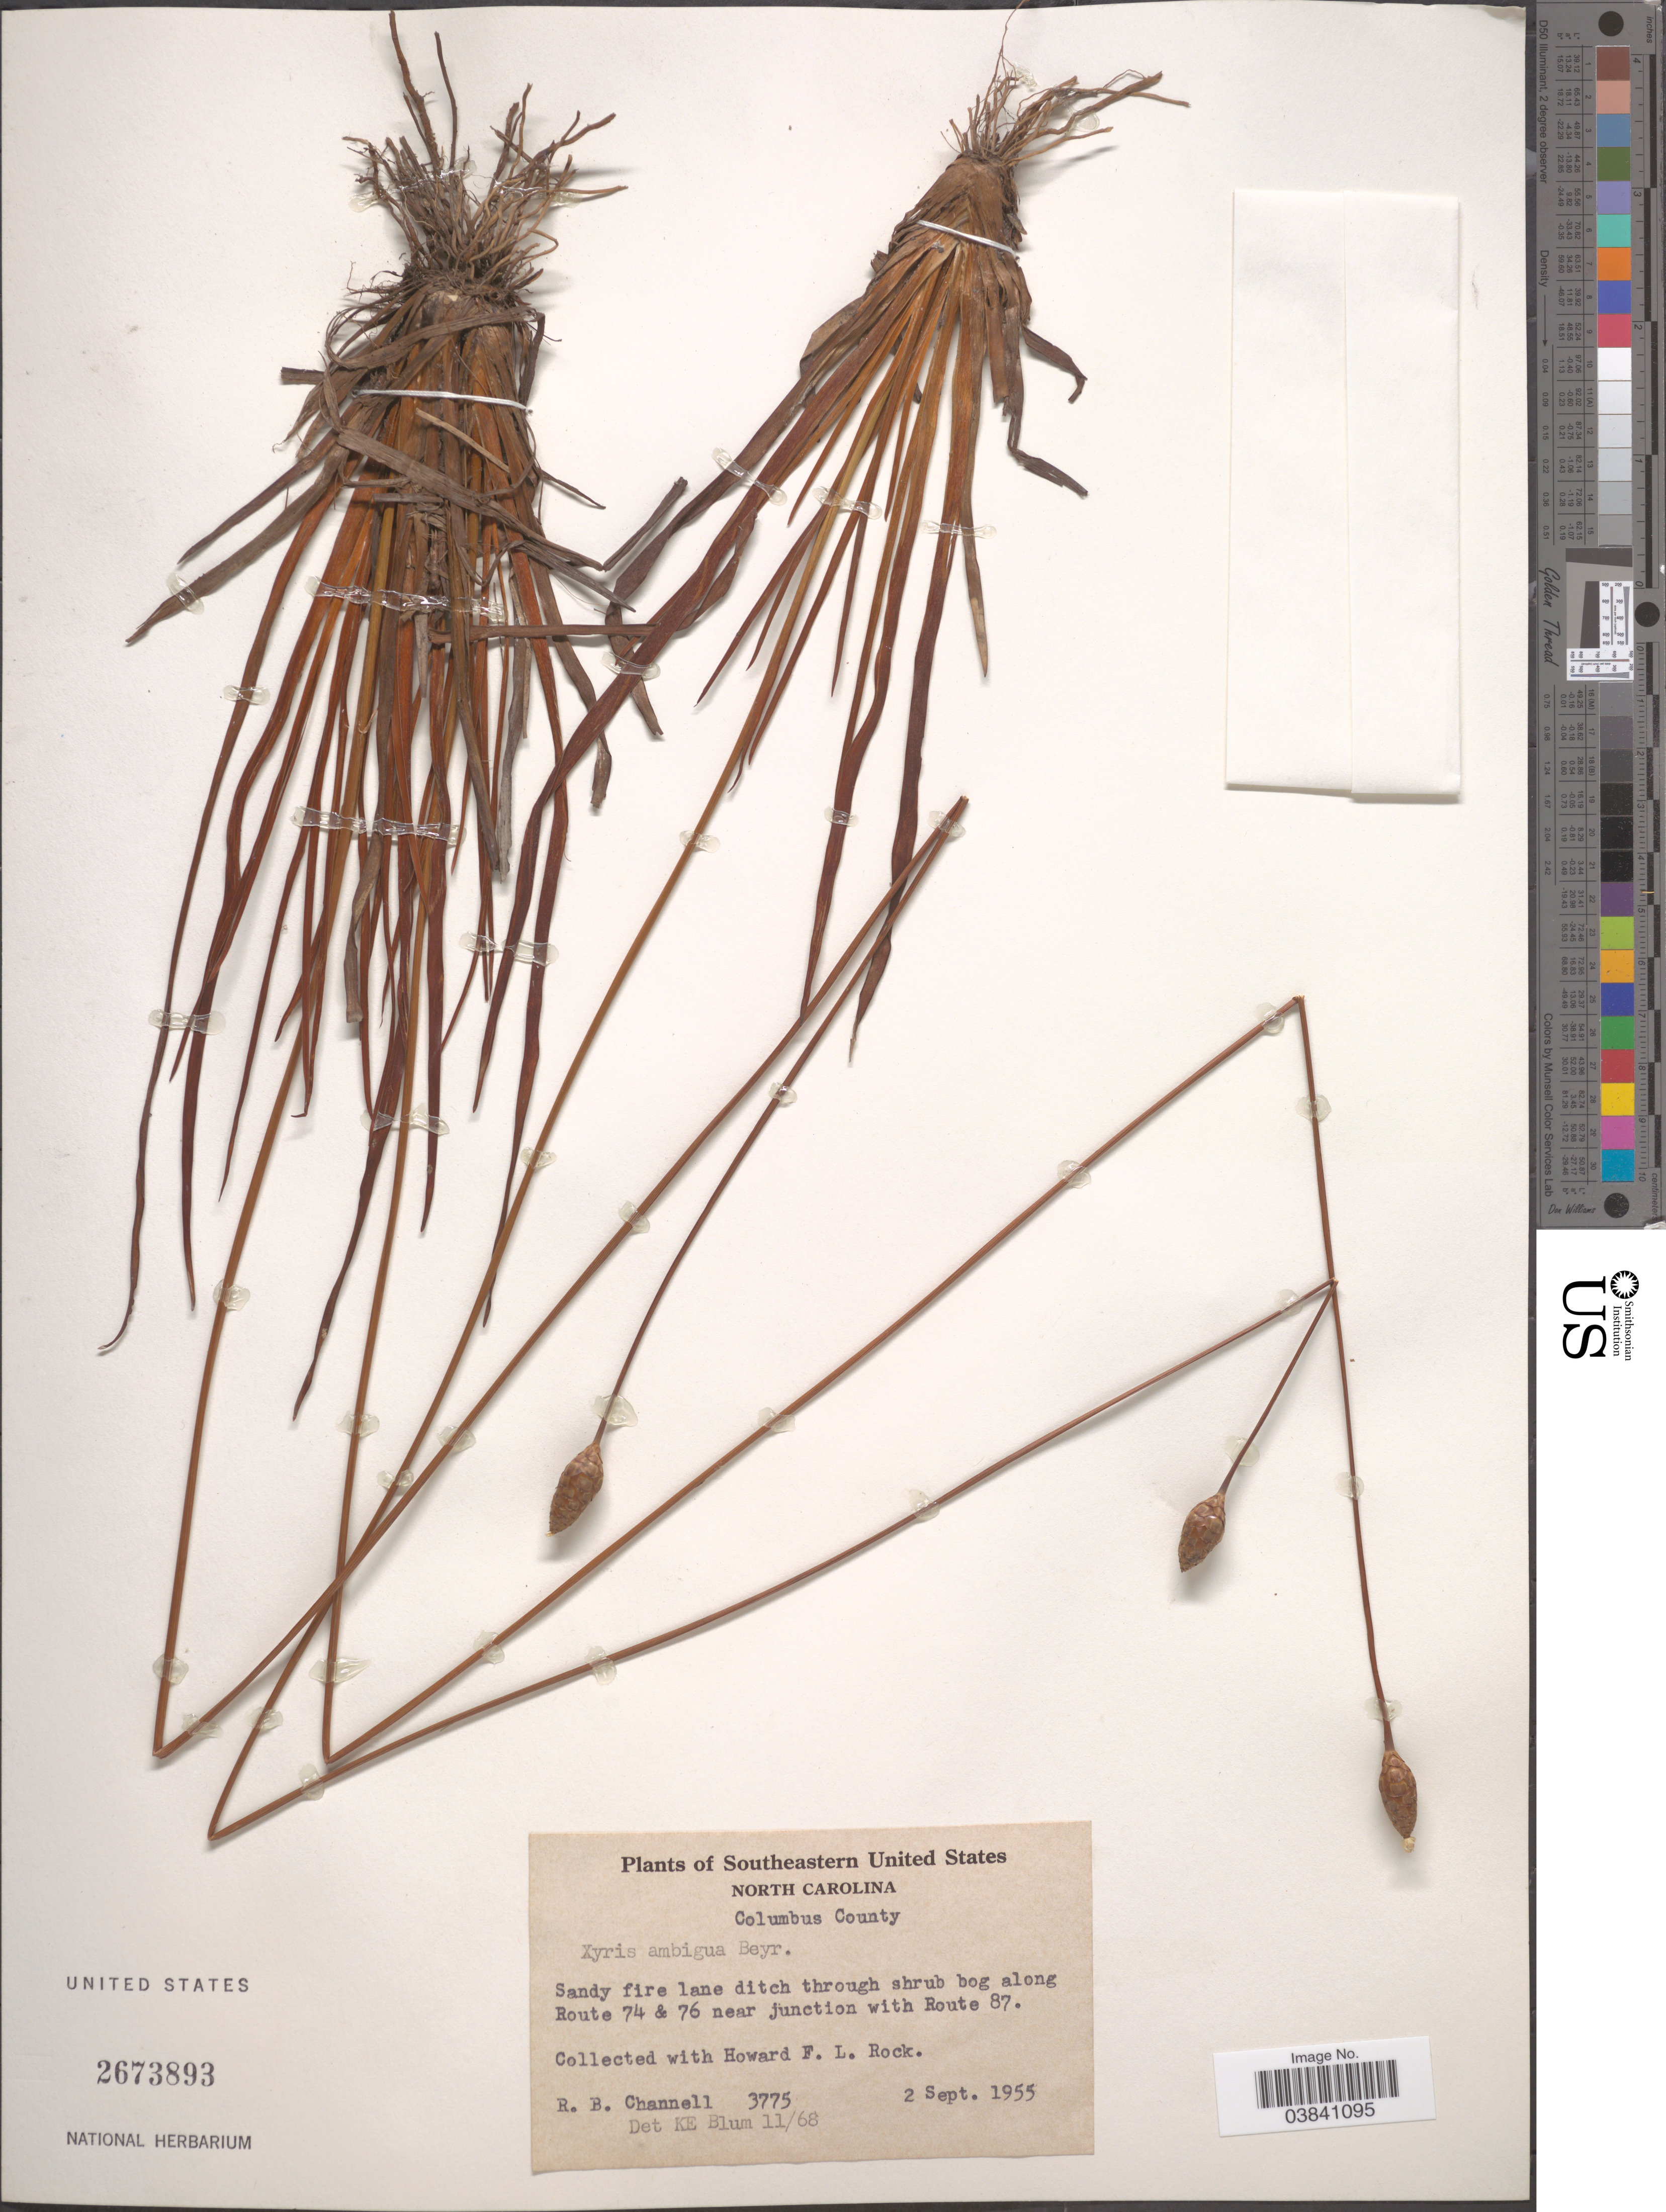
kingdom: Plantae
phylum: Tracheophyta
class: Liliopsida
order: Poales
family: Xyridaceae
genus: Xyris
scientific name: Xyris ambigua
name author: Beyr. ex Kunth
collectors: R. B. Channell & H. Rock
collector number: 3775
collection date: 1955-09-02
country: United States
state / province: North Carolina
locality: Southeastern United States. Columbus County. Sandy fire lane ditch through shrub bog along Route 74 & 76 near junction with Route 87.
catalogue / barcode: US 2673893